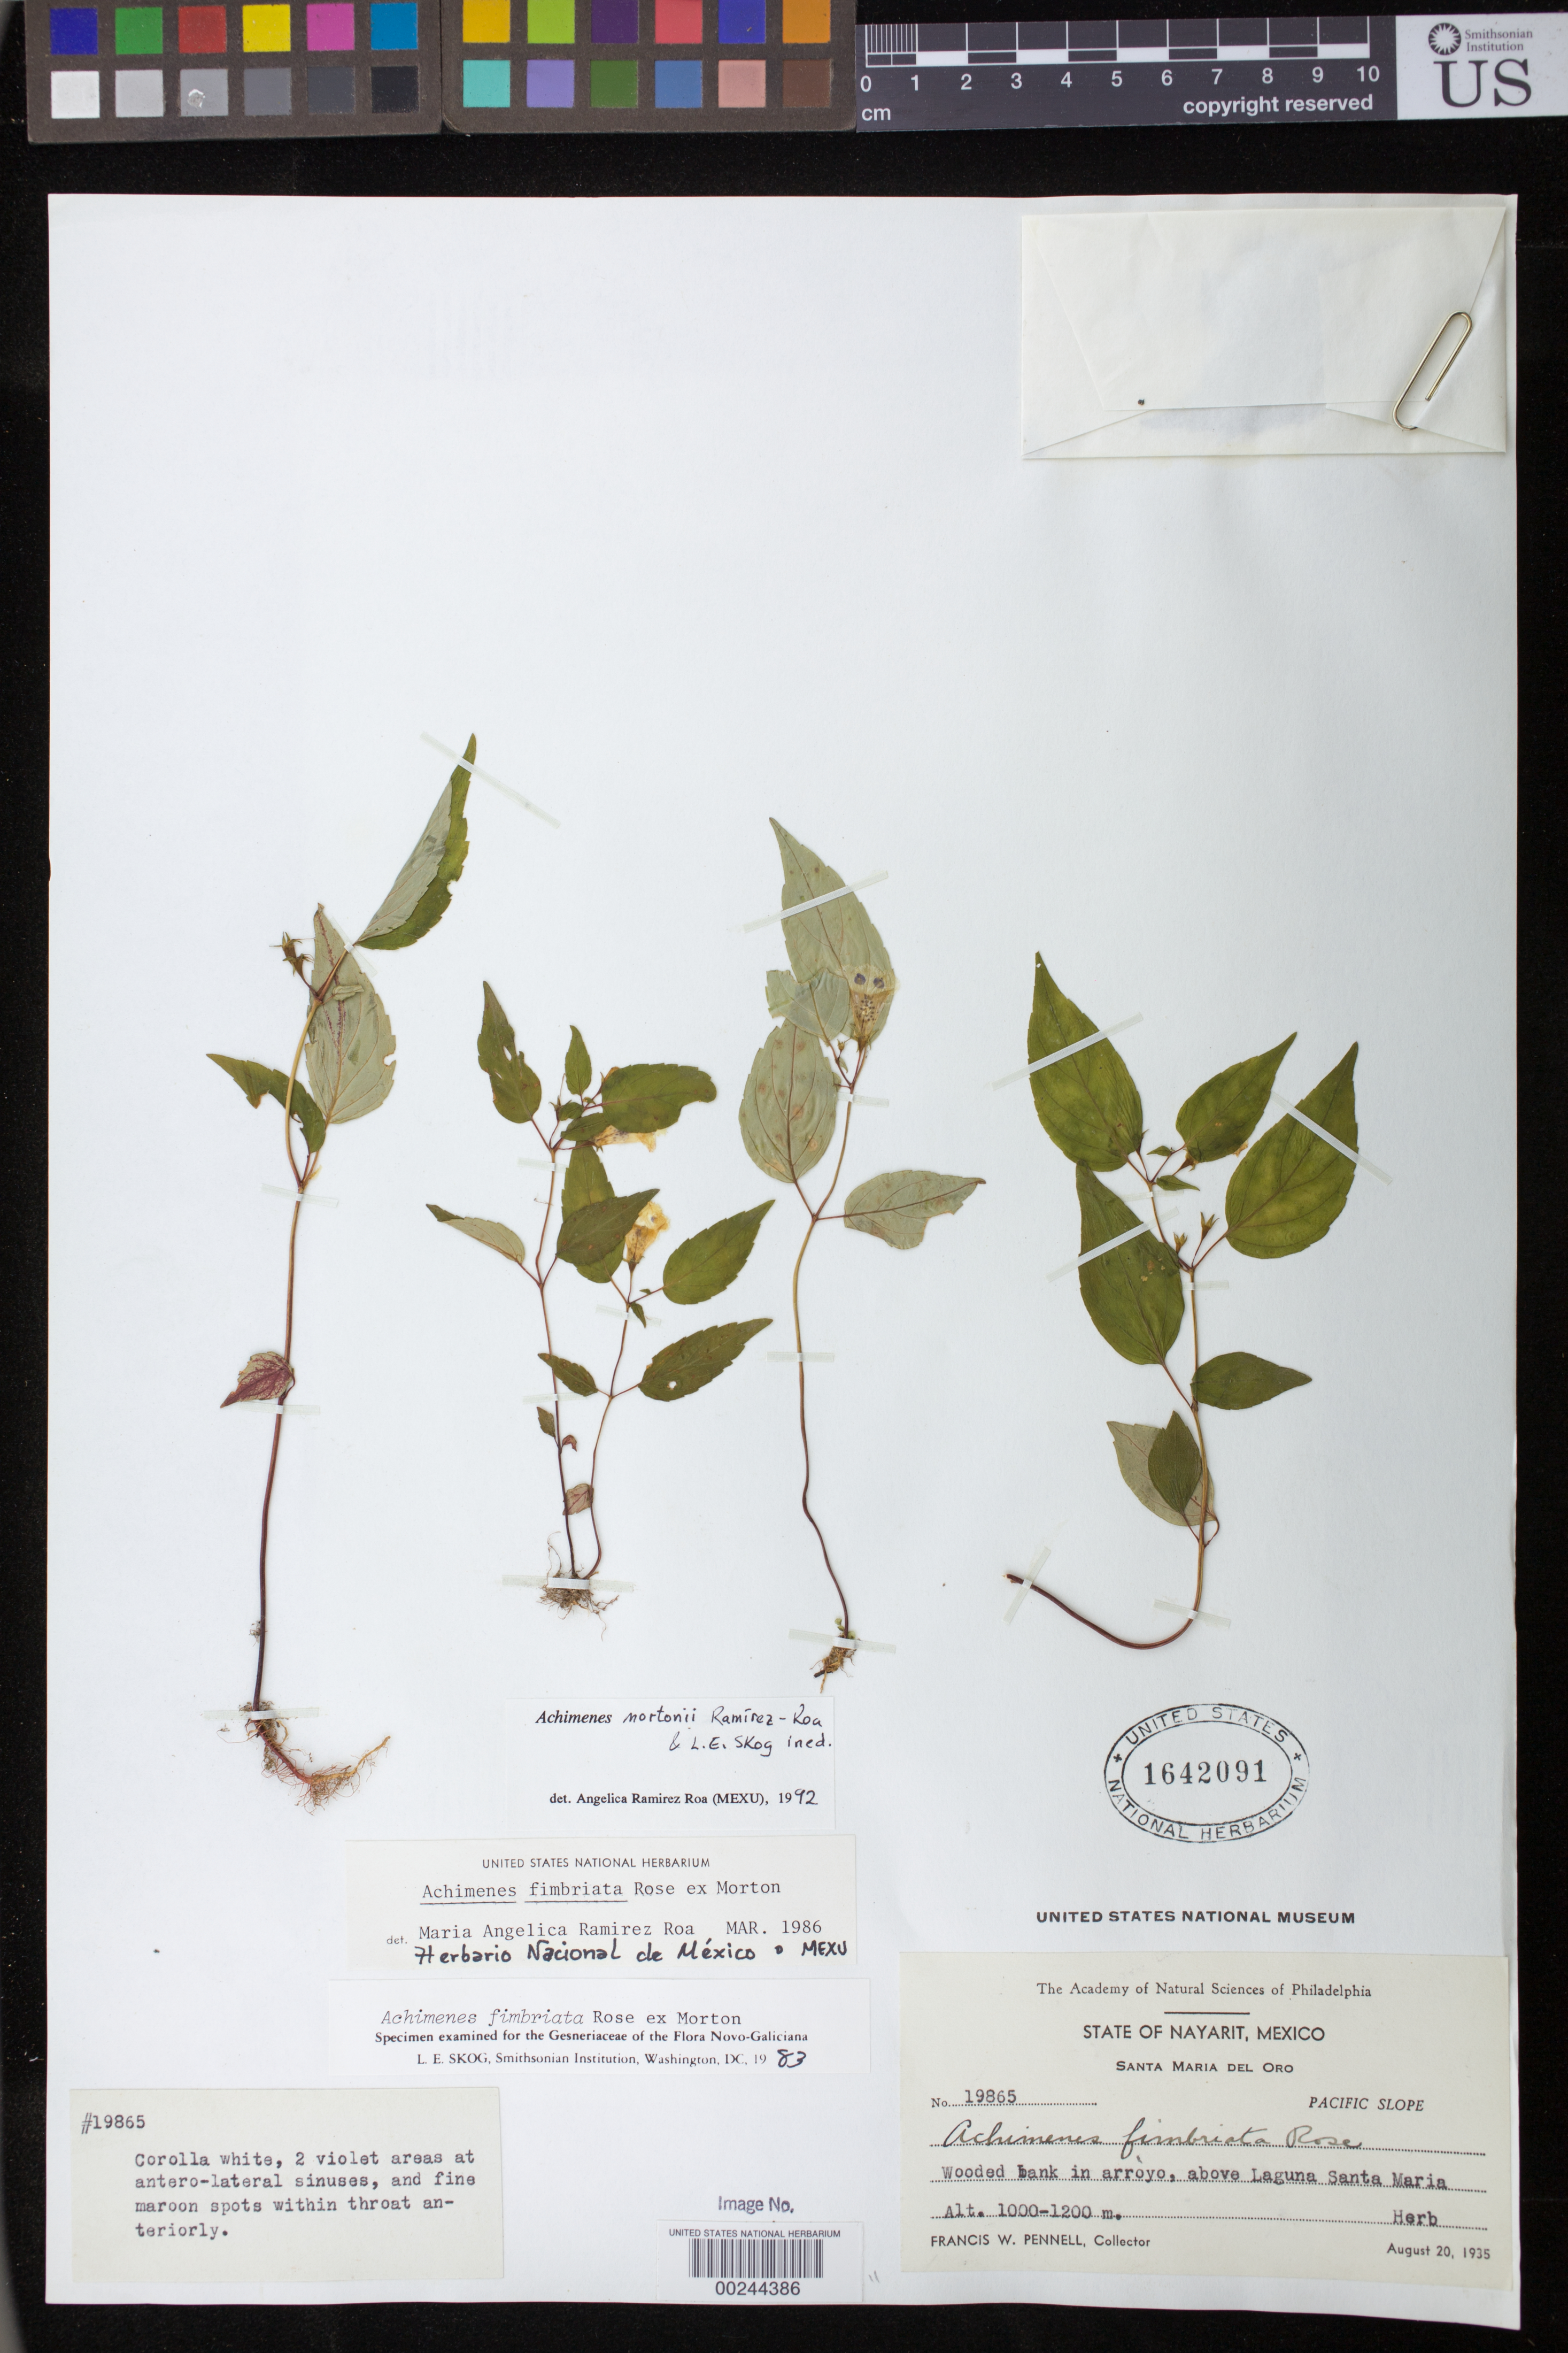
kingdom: Plantae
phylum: Tracheophyta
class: Magnoliopsida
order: Lamiales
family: Gesneriaceae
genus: Achimenes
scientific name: Achimenes fimbriata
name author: Rose ex C.V. Morton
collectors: F. W. Pennell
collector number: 19865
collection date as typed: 20 Aug 1935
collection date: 1935-08-20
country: Mexico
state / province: Nayarit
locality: Santa Maria del Oro, Pacific slope, above Laguna Santa Maria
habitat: Wooded bank in arroyo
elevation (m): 1000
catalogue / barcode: US 1642091